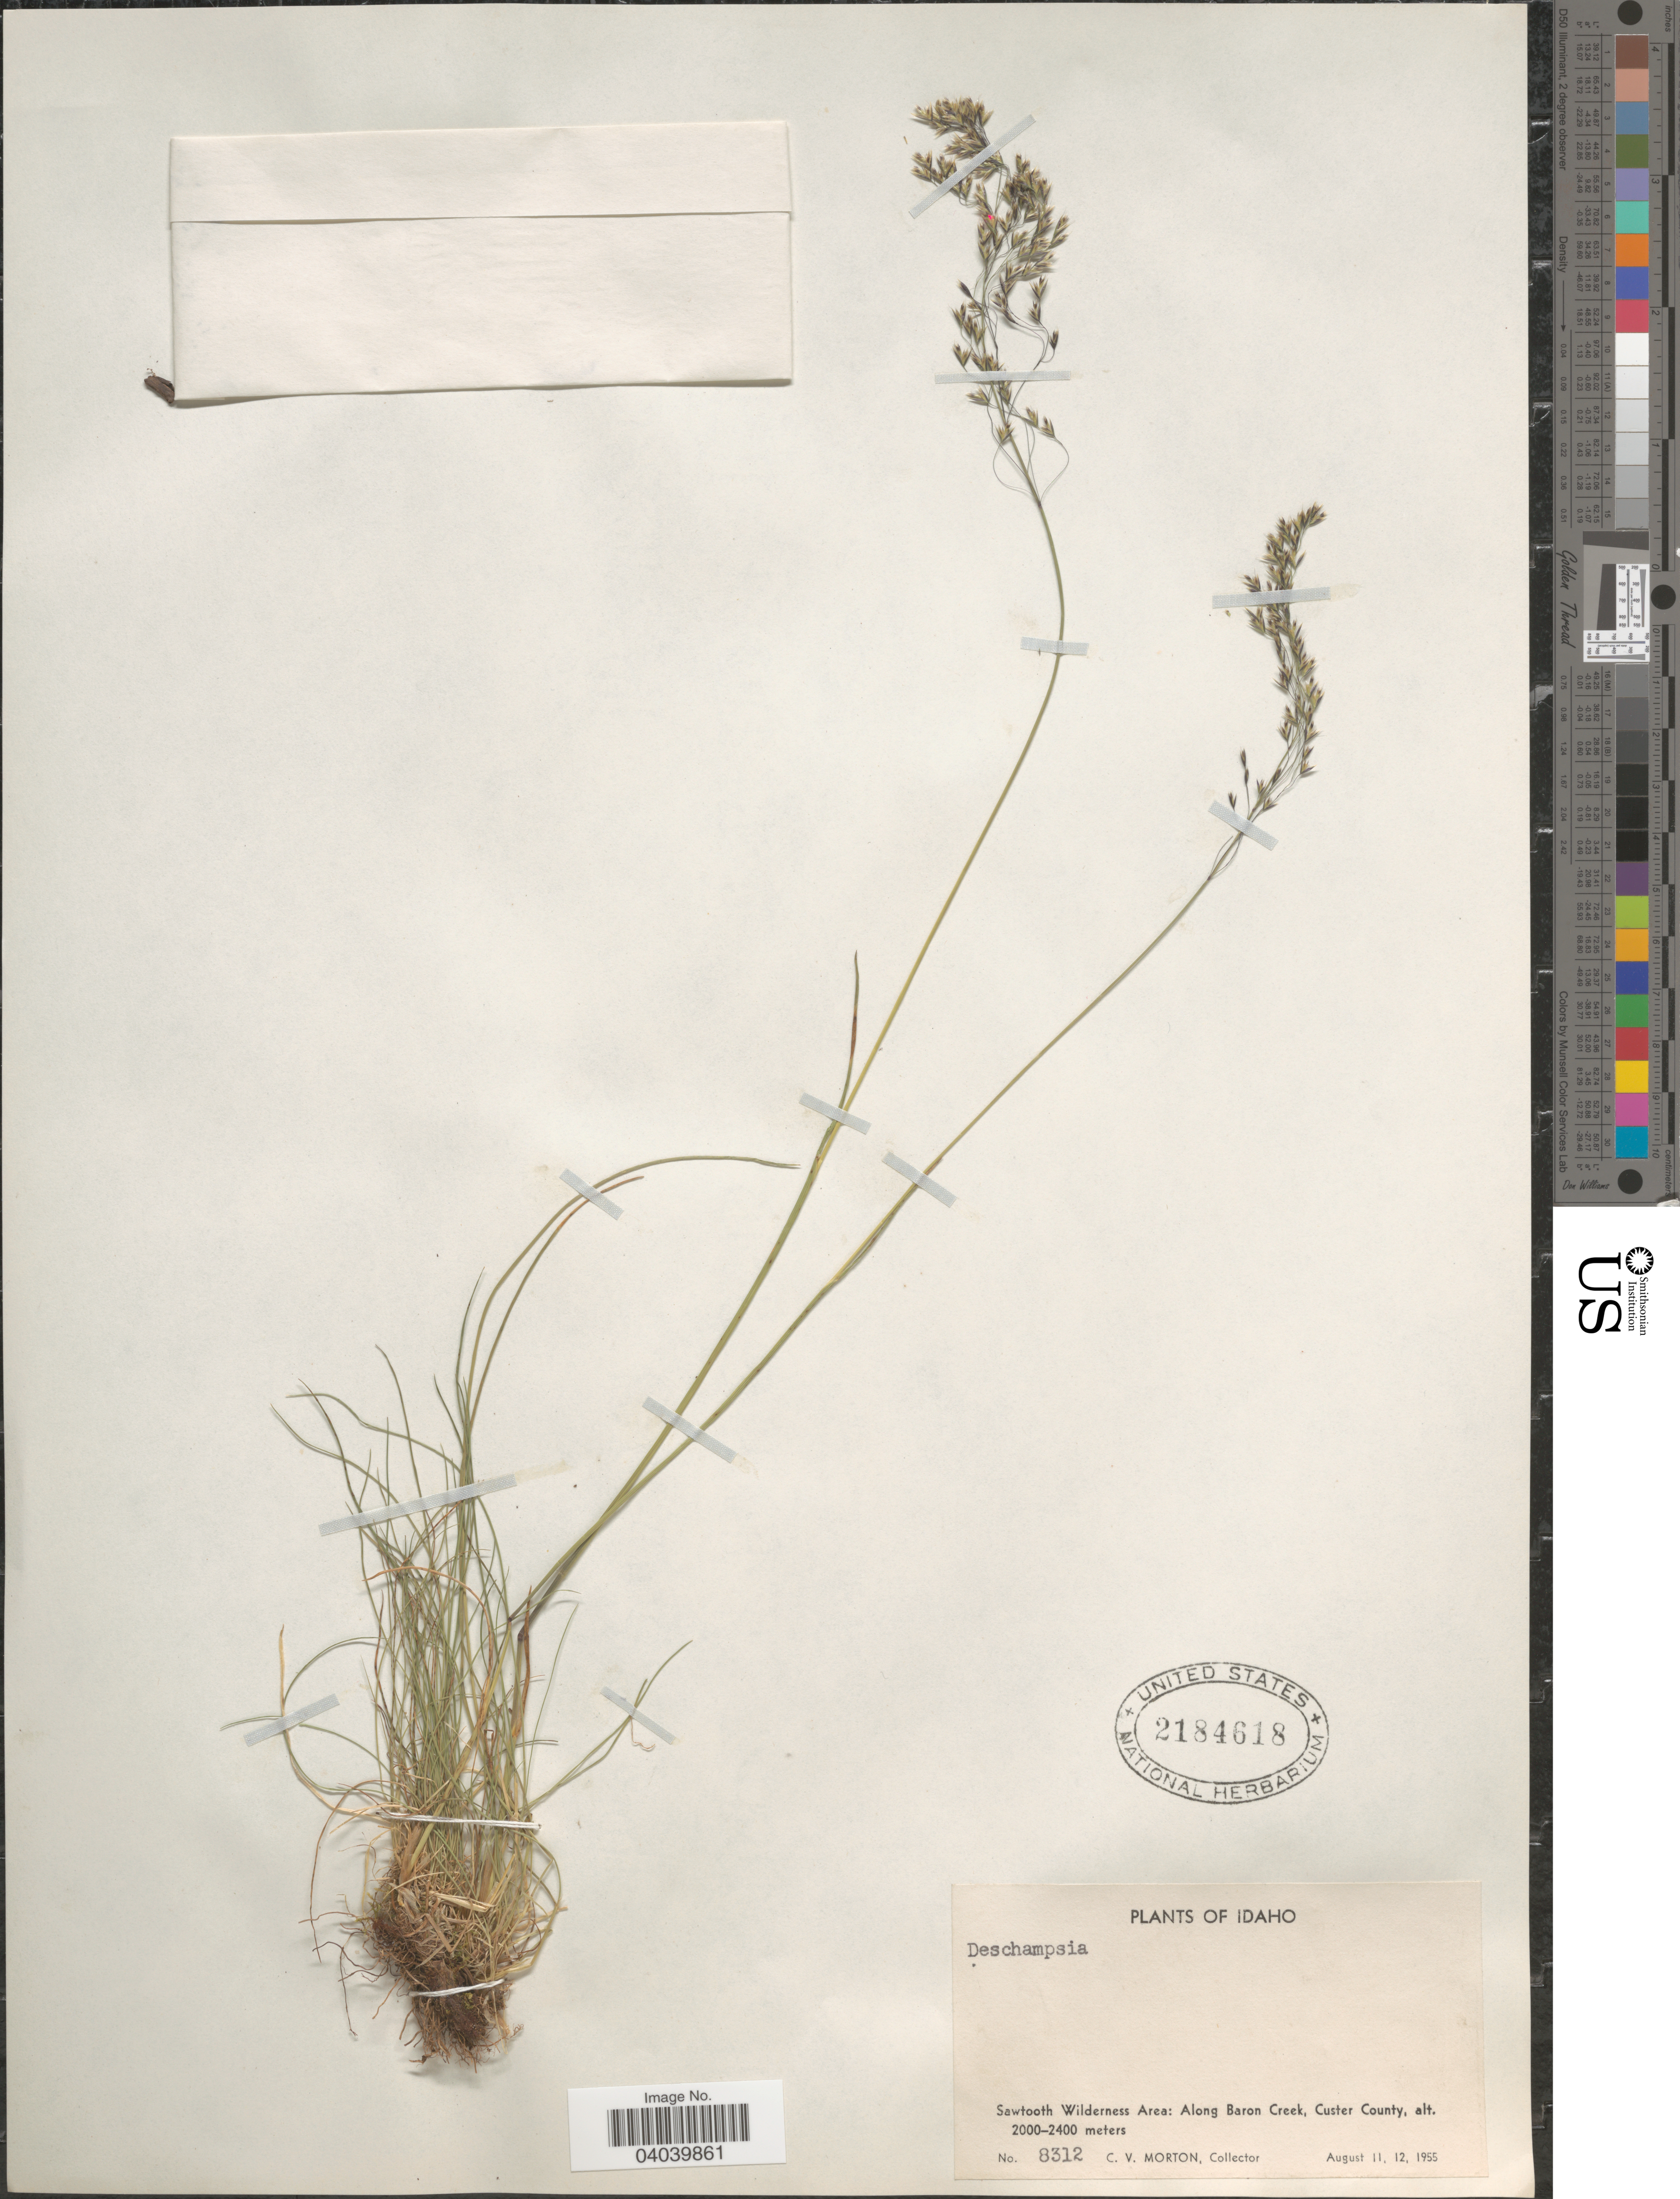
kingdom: Plantae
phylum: Tracheophyta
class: Liliopsida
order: Poales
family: Poaceae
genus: Deschampsia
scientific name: Deschampsia sp.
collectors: C. V. Morton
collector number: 8312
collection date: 1955-08-11/1955-08-12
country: United States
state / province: Idaho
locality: Sawtooth Wilderness Area: Along Baron Creek, Custer County.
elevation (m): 2000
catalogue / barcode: US 2184618